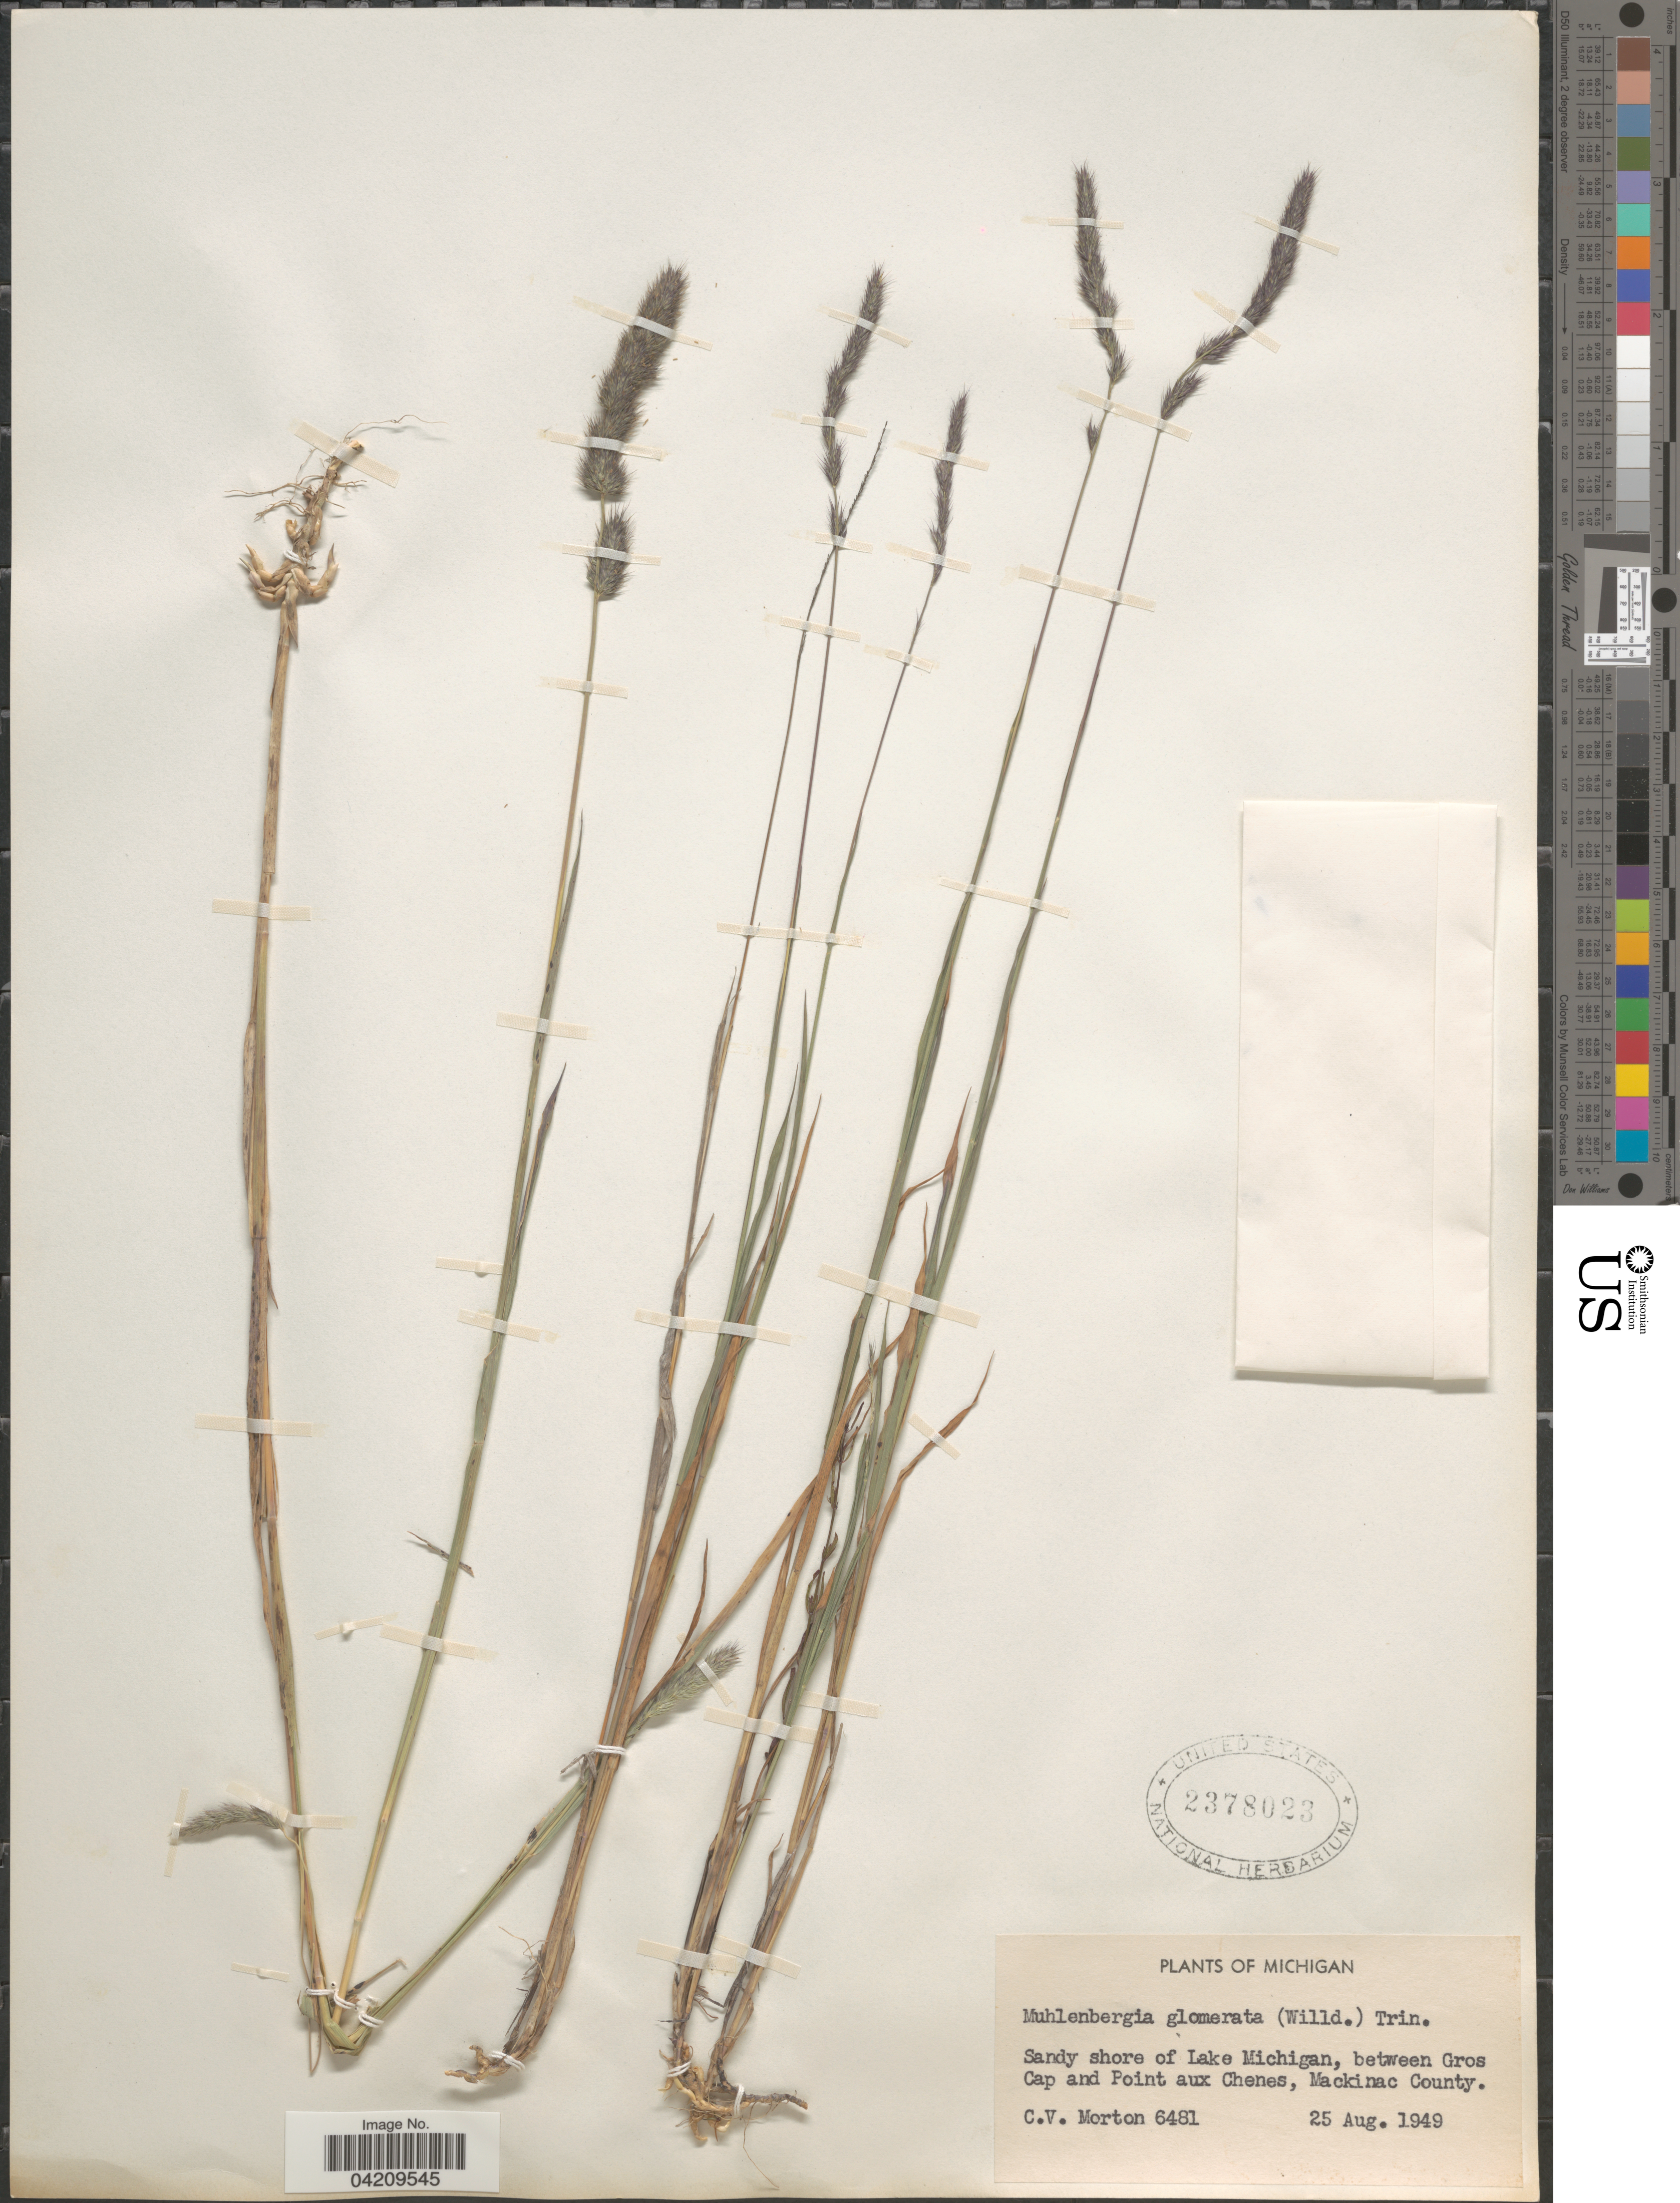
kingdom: Plantae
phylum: Tracheophyta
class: Liliopsida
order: Poales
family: Poaceae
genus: Muhlenbergia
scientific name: Muhlenbergia glomerata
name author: (Willd.) Trin.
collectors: C. V. Morton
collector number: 6481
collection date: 1949-08-25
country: United States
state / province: Michigan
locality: Sandy shore of Lake Michigan, between Gros Cap and Point aux Chenes, Mackinac County.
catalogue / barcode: US 2378023